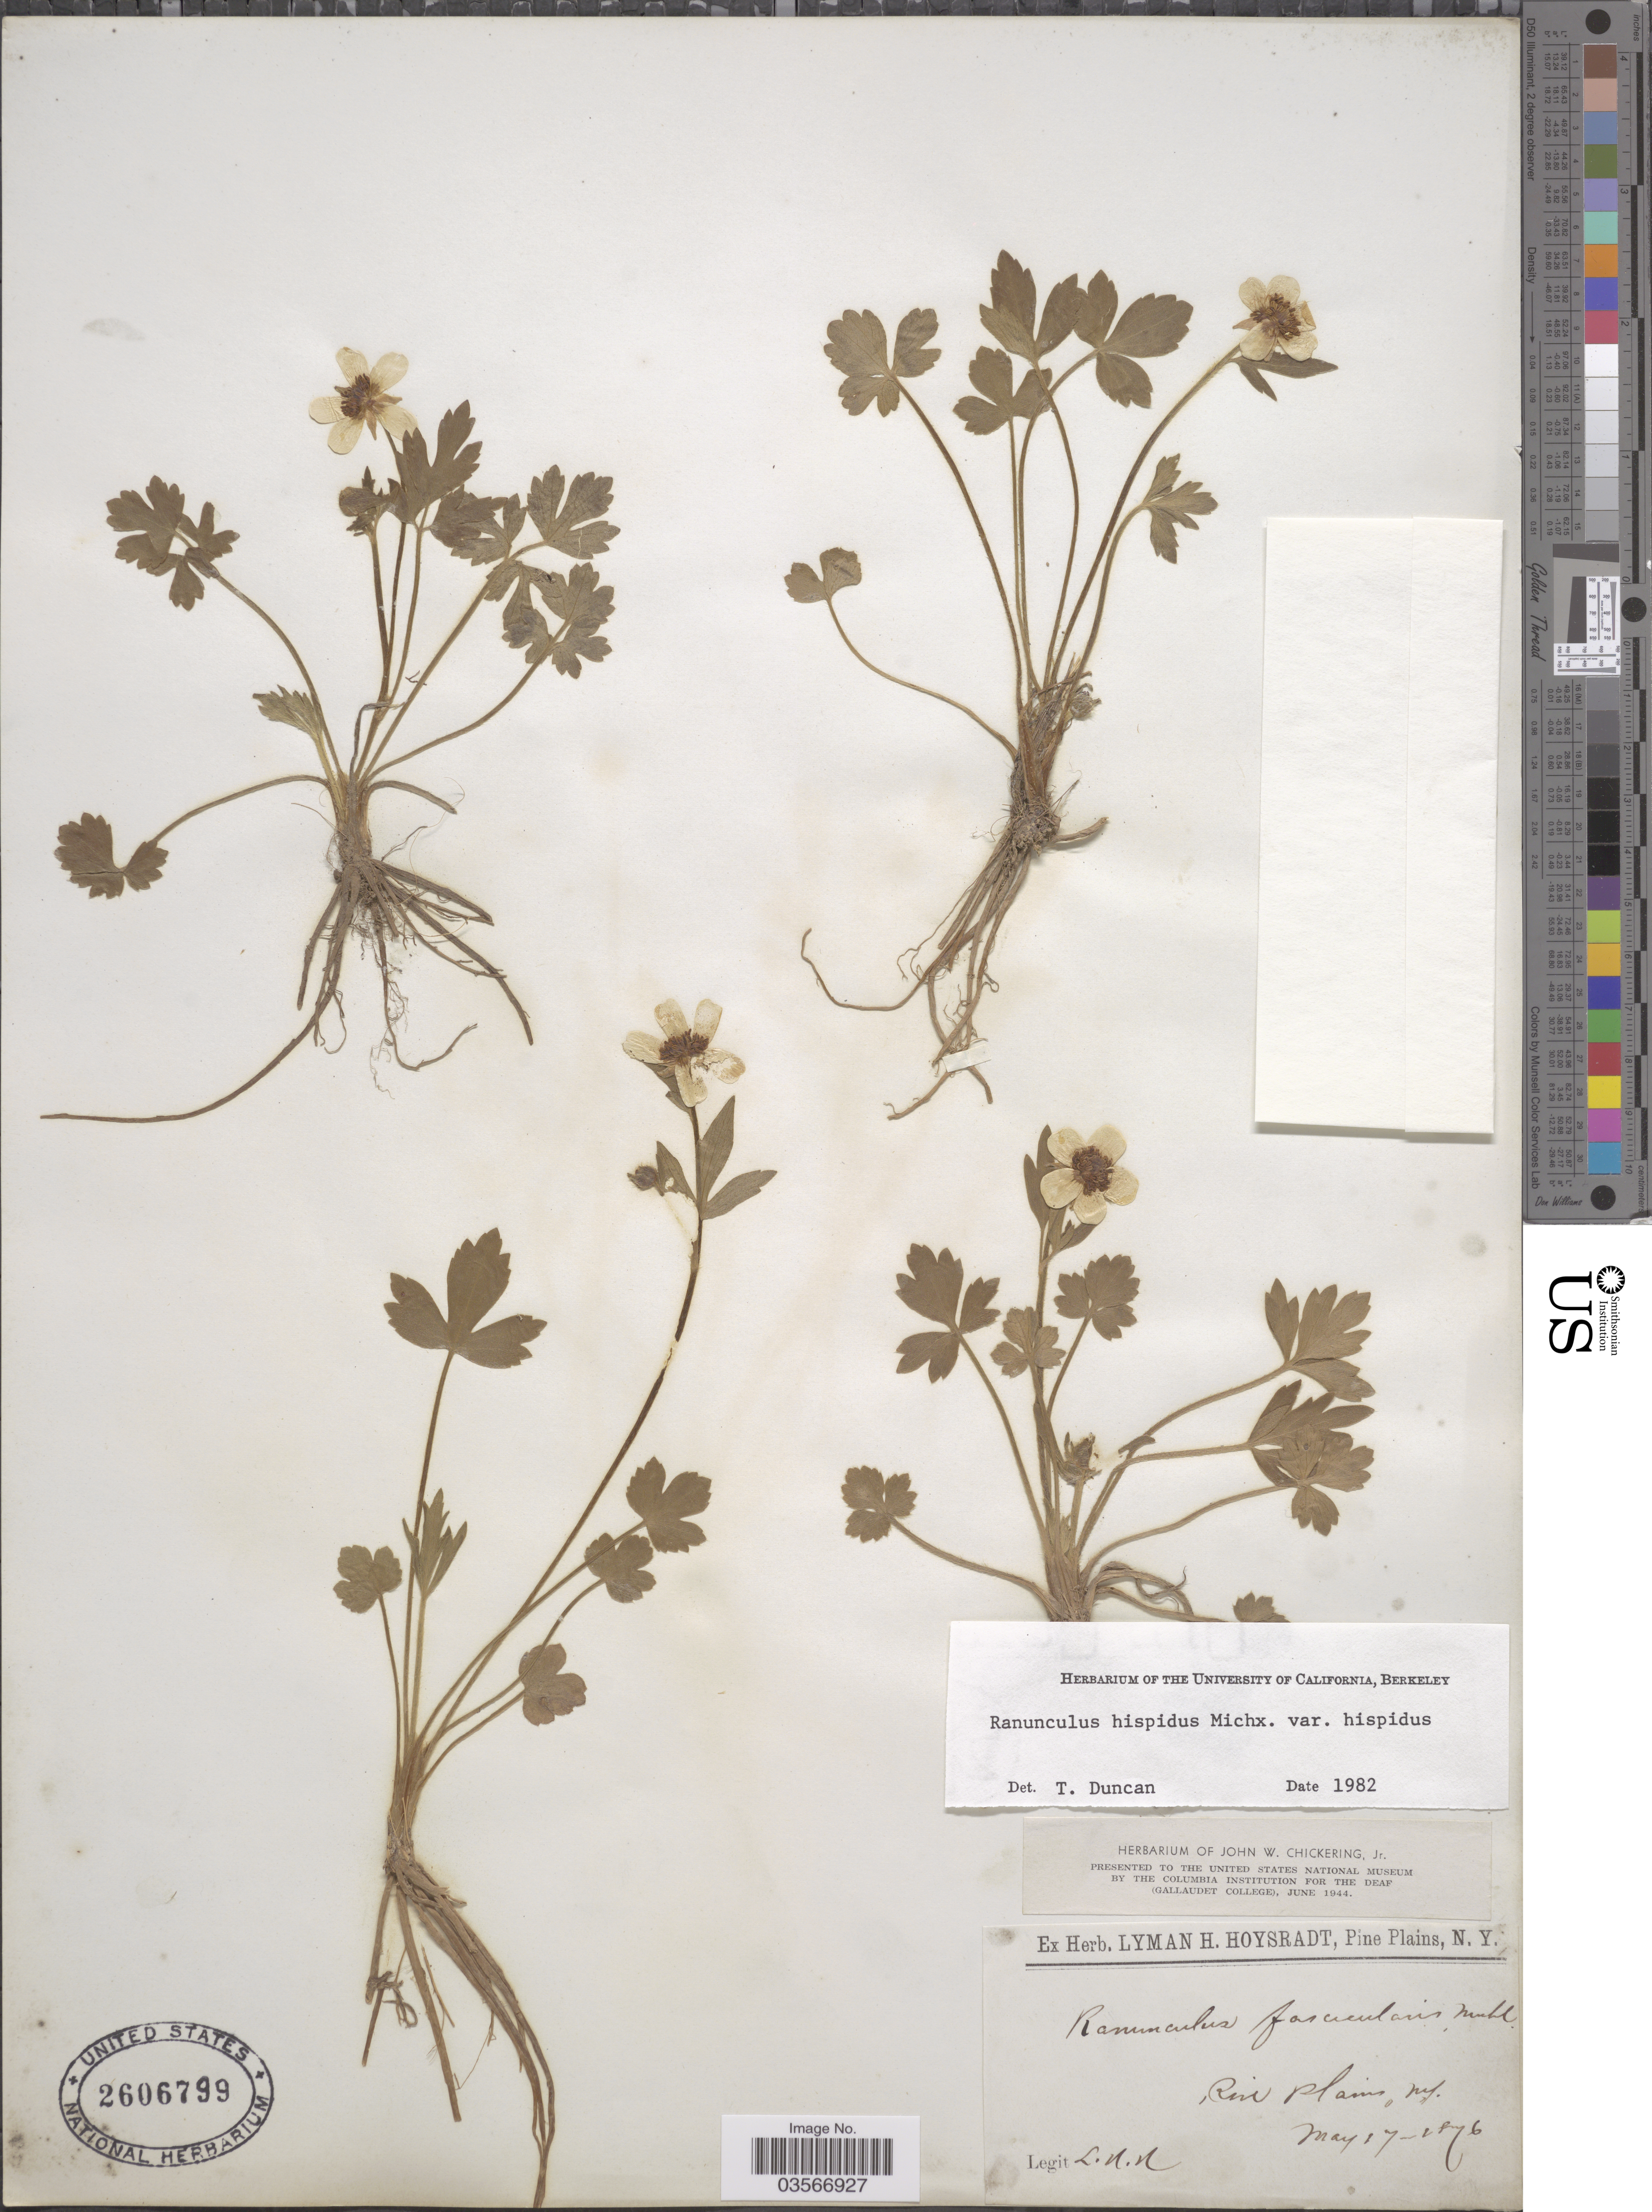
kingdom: Plantae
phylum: Tracheophyta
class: Magnoliopsida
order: Ranunculales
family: Ranunculaceae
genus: Ranunculus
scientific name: Ranunculus hispidus var. hispidus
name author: Michx.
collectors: L. Hoysradt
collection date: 1876-05-17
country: United States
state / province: New York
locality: Pine Plains.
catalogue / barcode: US 2606799